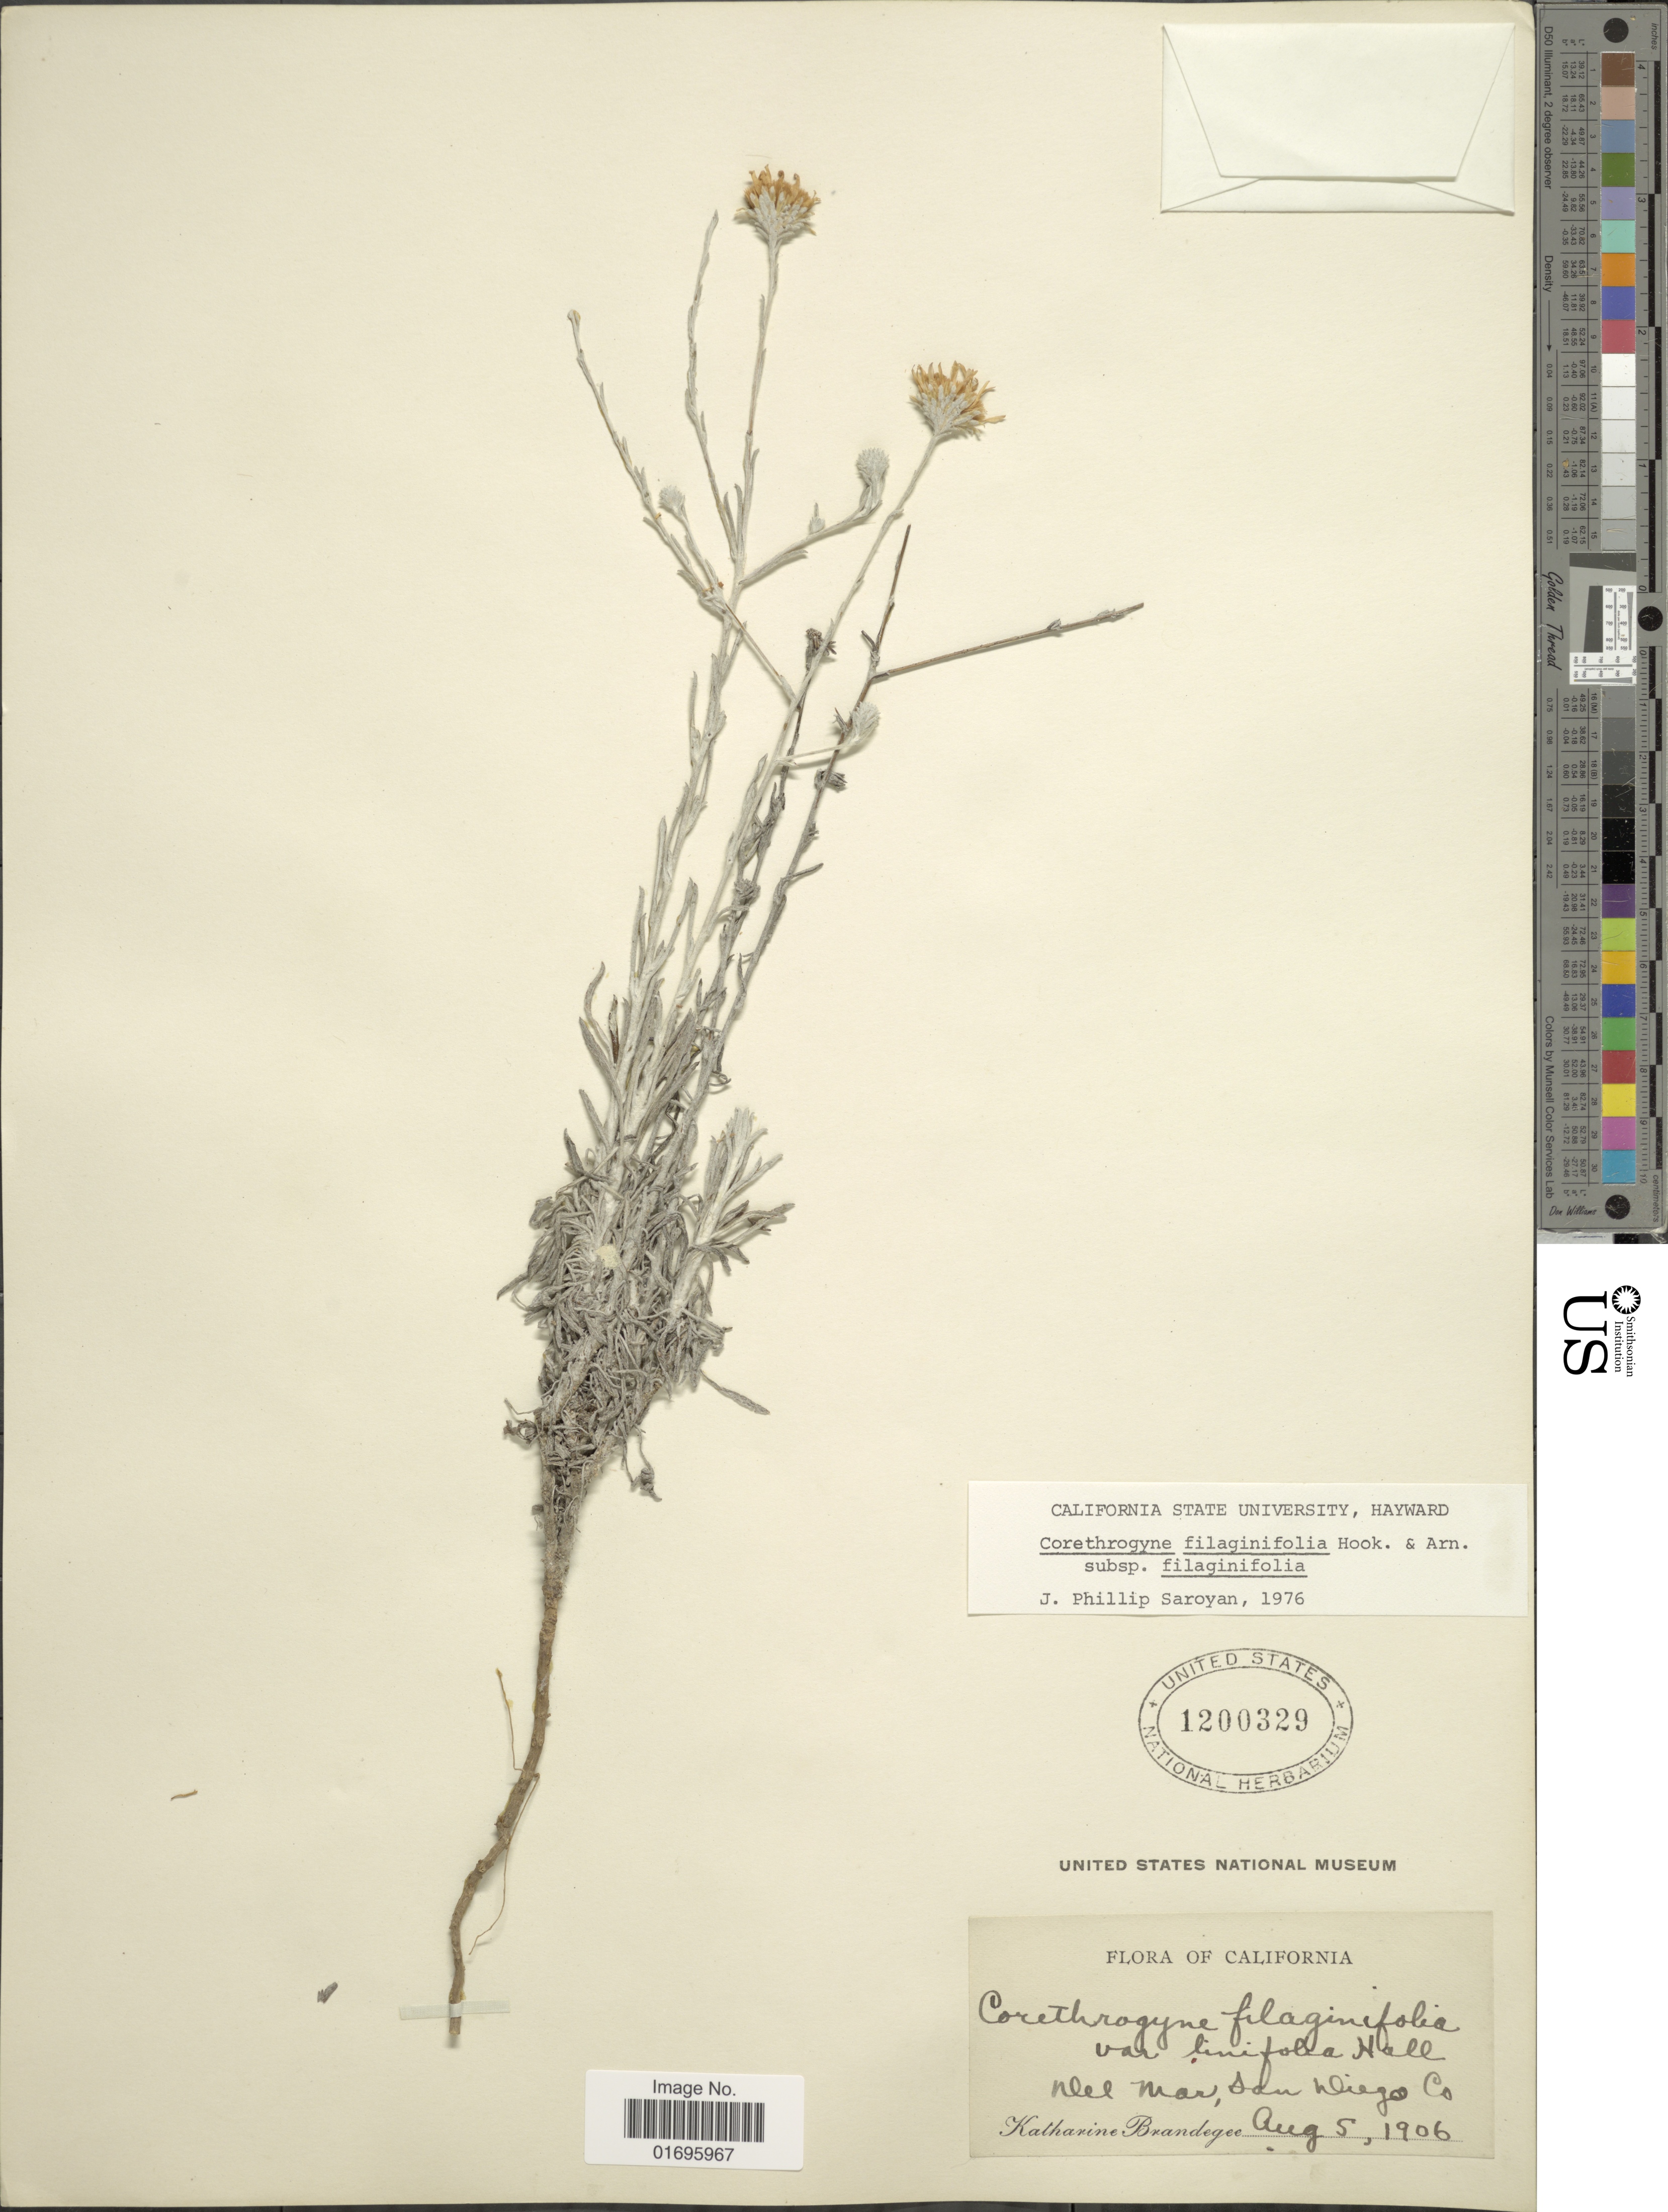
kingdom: Plantae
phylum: Tracheophyta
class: Magnoliopsida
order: Asterales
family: Asteraceae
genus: Corethrogyne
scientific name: Corethrogyne filaginifolia var. californica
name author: (DC.) Saroyan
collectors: M. K. Brandegee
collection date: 1906-08-05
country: United States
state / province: California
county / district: San Diego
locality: Nell Mar, San Diego Co.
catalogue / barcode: US 1200329